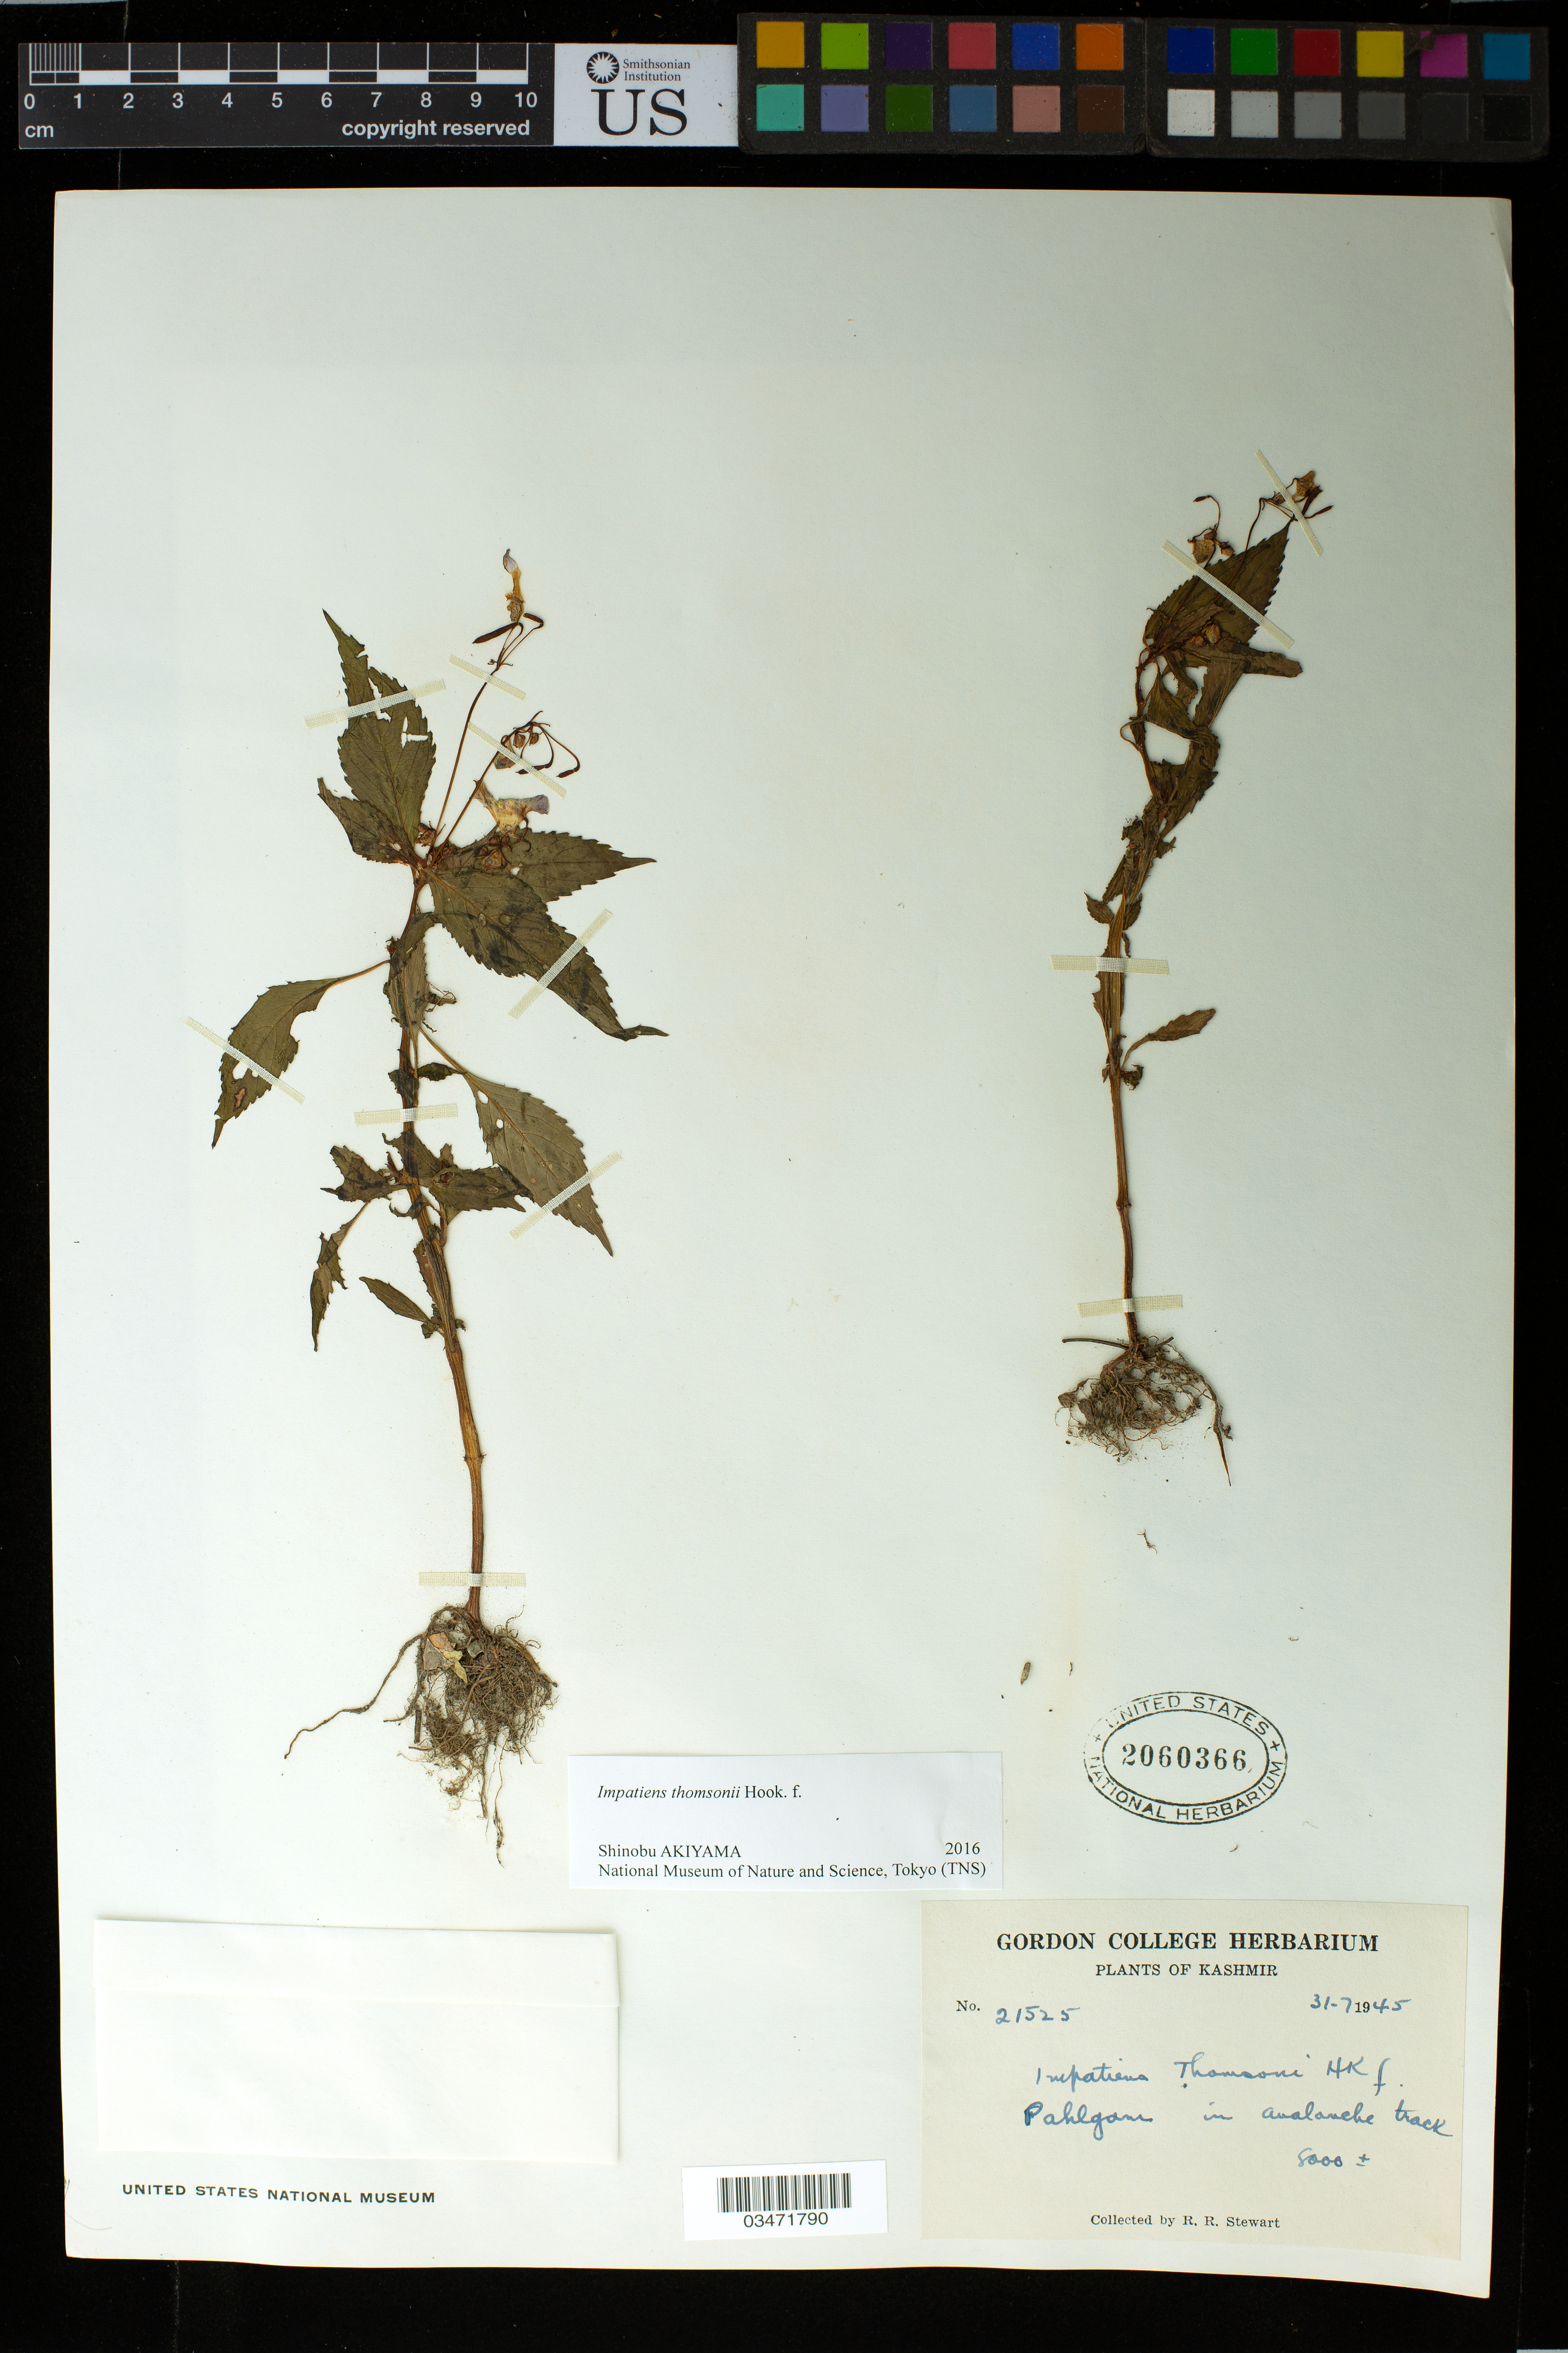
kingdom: Plantae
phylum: Tracheophyta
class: Magnoliopsida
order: Ericales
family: Balsaminaceae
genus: Impatiens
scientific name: Impatiens thomsonii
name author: Hook. f.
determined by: Akiyama, Shinobu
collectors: R. R. Stewart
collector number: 21525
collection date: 1945-07-31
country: India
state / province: Jammu and Kashmir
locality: Kashmir, Pahlgam [Pahalgam ?]. In avalanch tract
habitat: In avalanche tract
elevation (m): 2438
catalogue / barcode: US 2060366